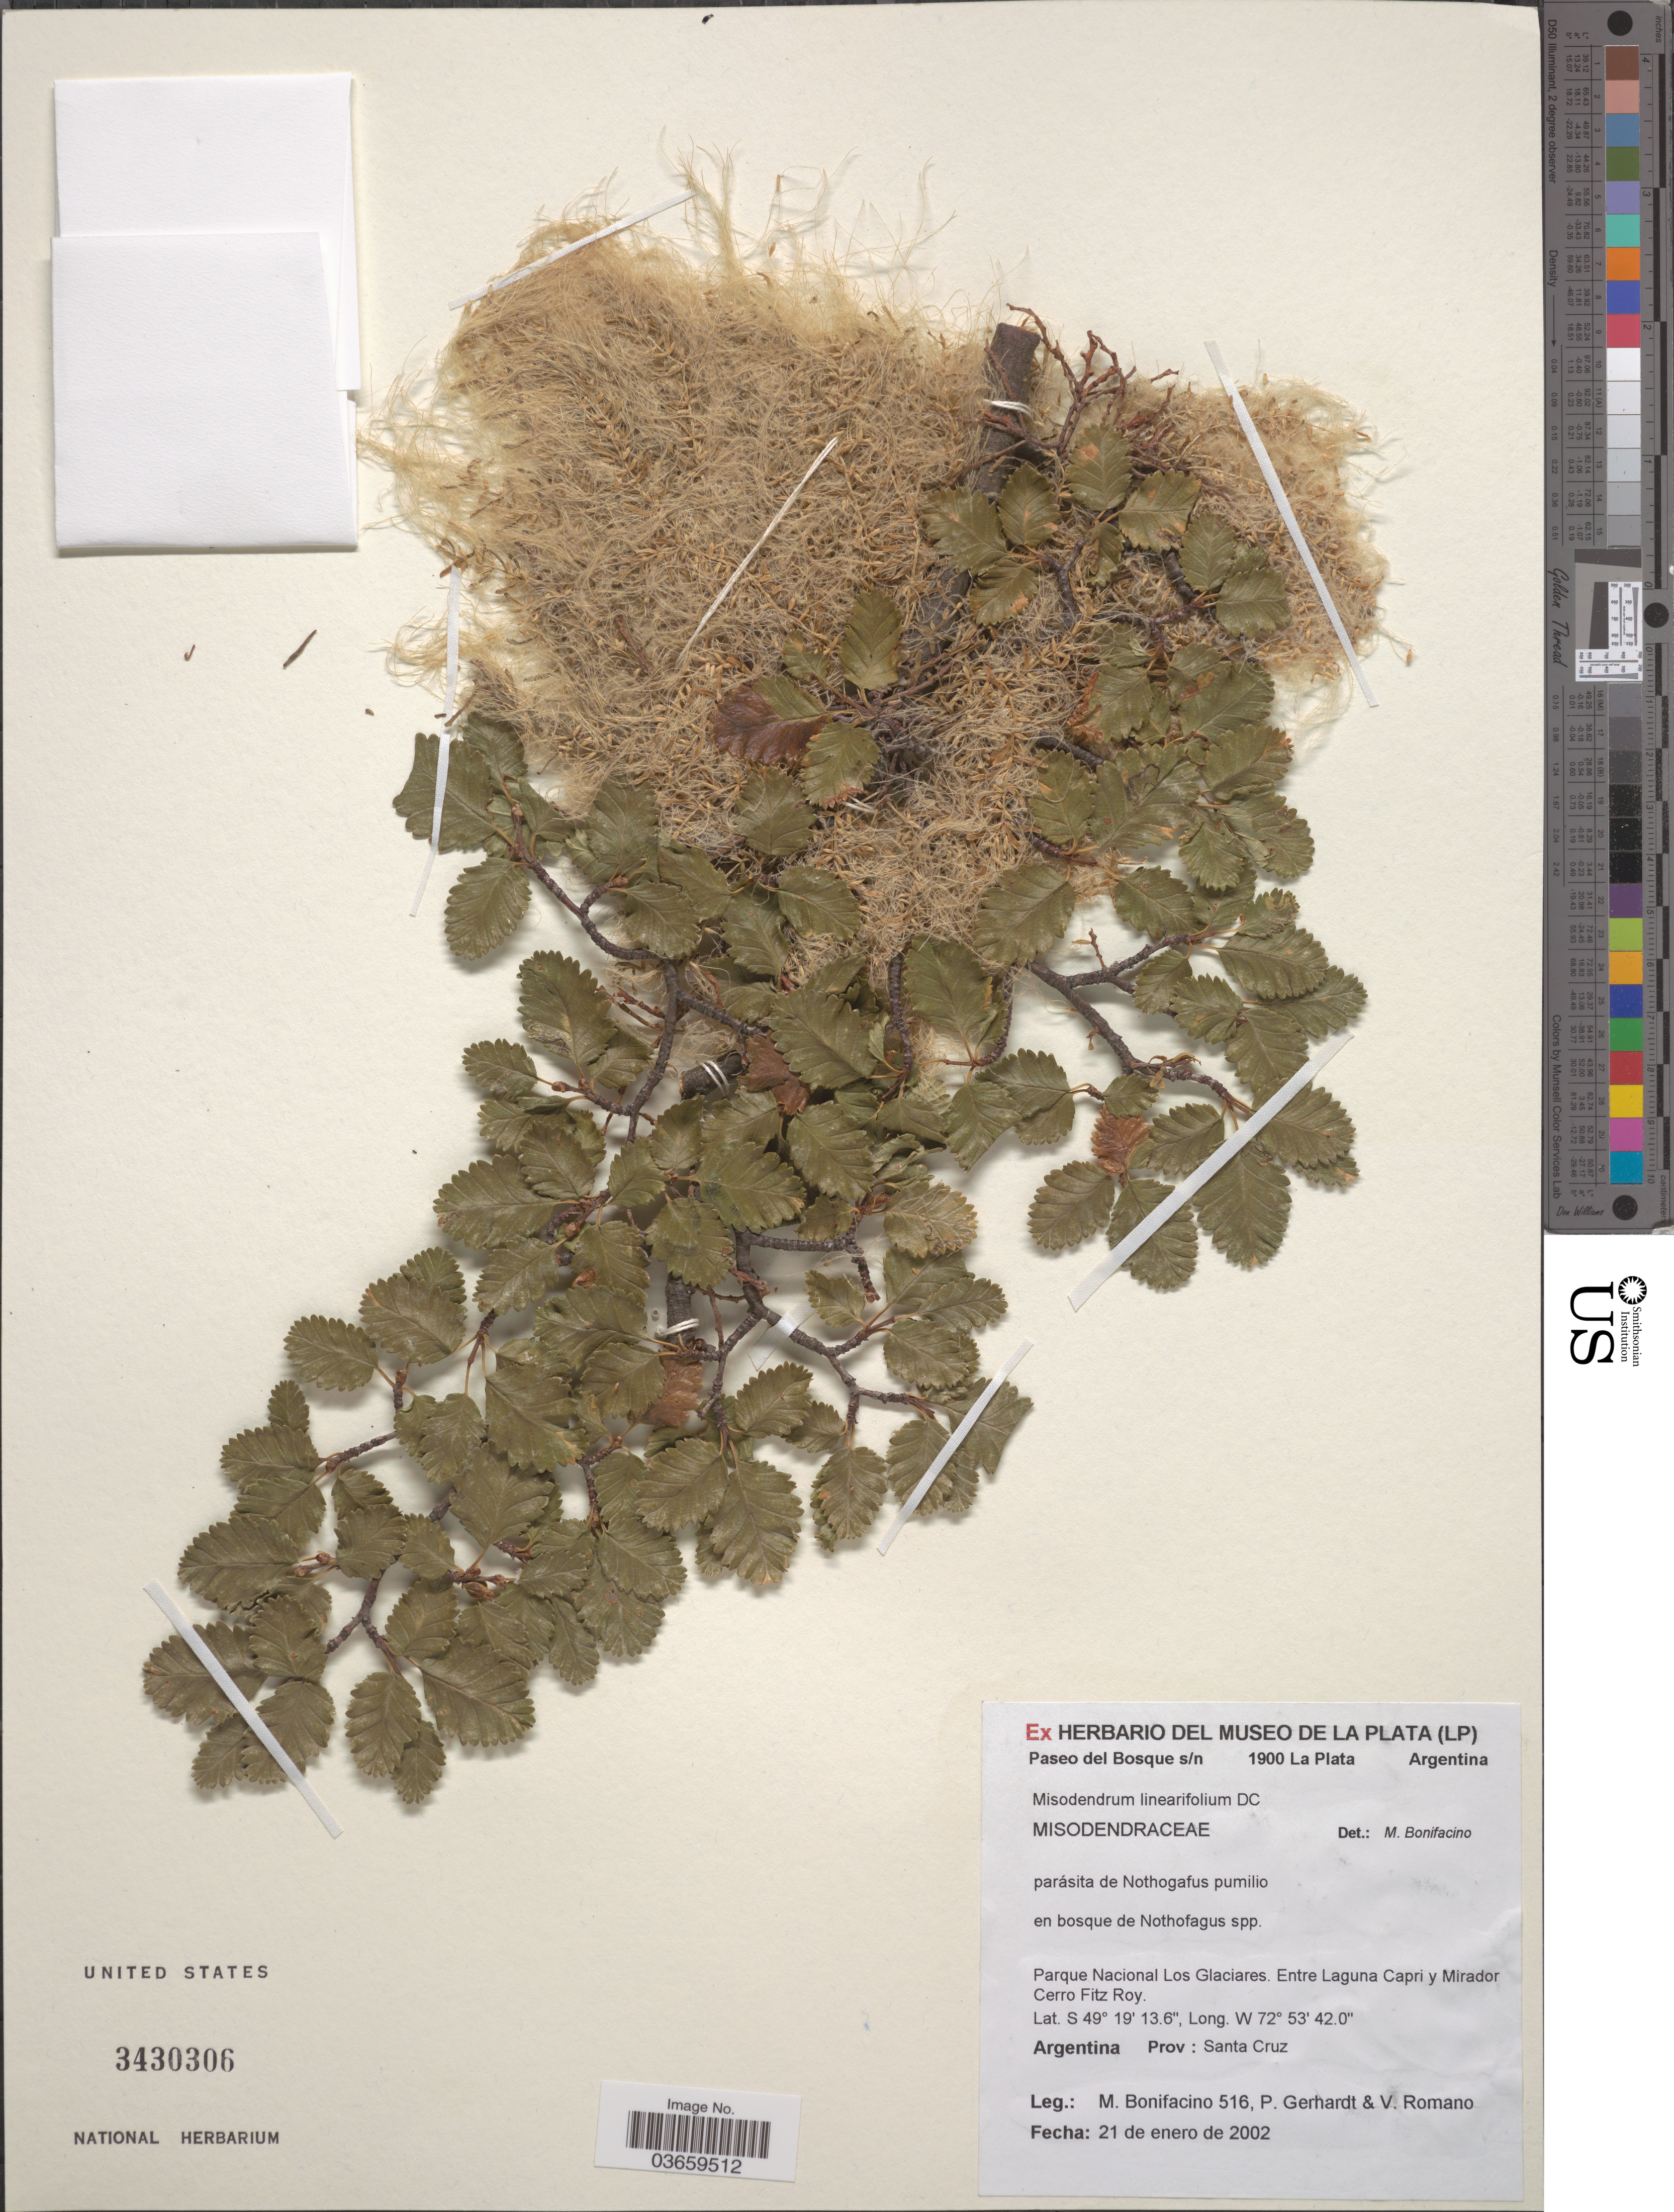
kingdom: Plantae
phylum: Tracheophyta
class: Magnoliopsida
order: Santalales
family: Misodendraceae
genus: Misodendrum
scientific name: Misodendrum linearifolium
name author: DC.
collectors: M. Bonifacino, P. Gerhardt & V. Romano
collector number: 0516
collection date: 2002-01-21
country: Argentina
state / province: Santa Cruz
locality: Parque Nacional Los Glaciares. Entre Laguna Capri y Mirador Cerro Fitz Roy.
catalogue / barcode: US 3430306